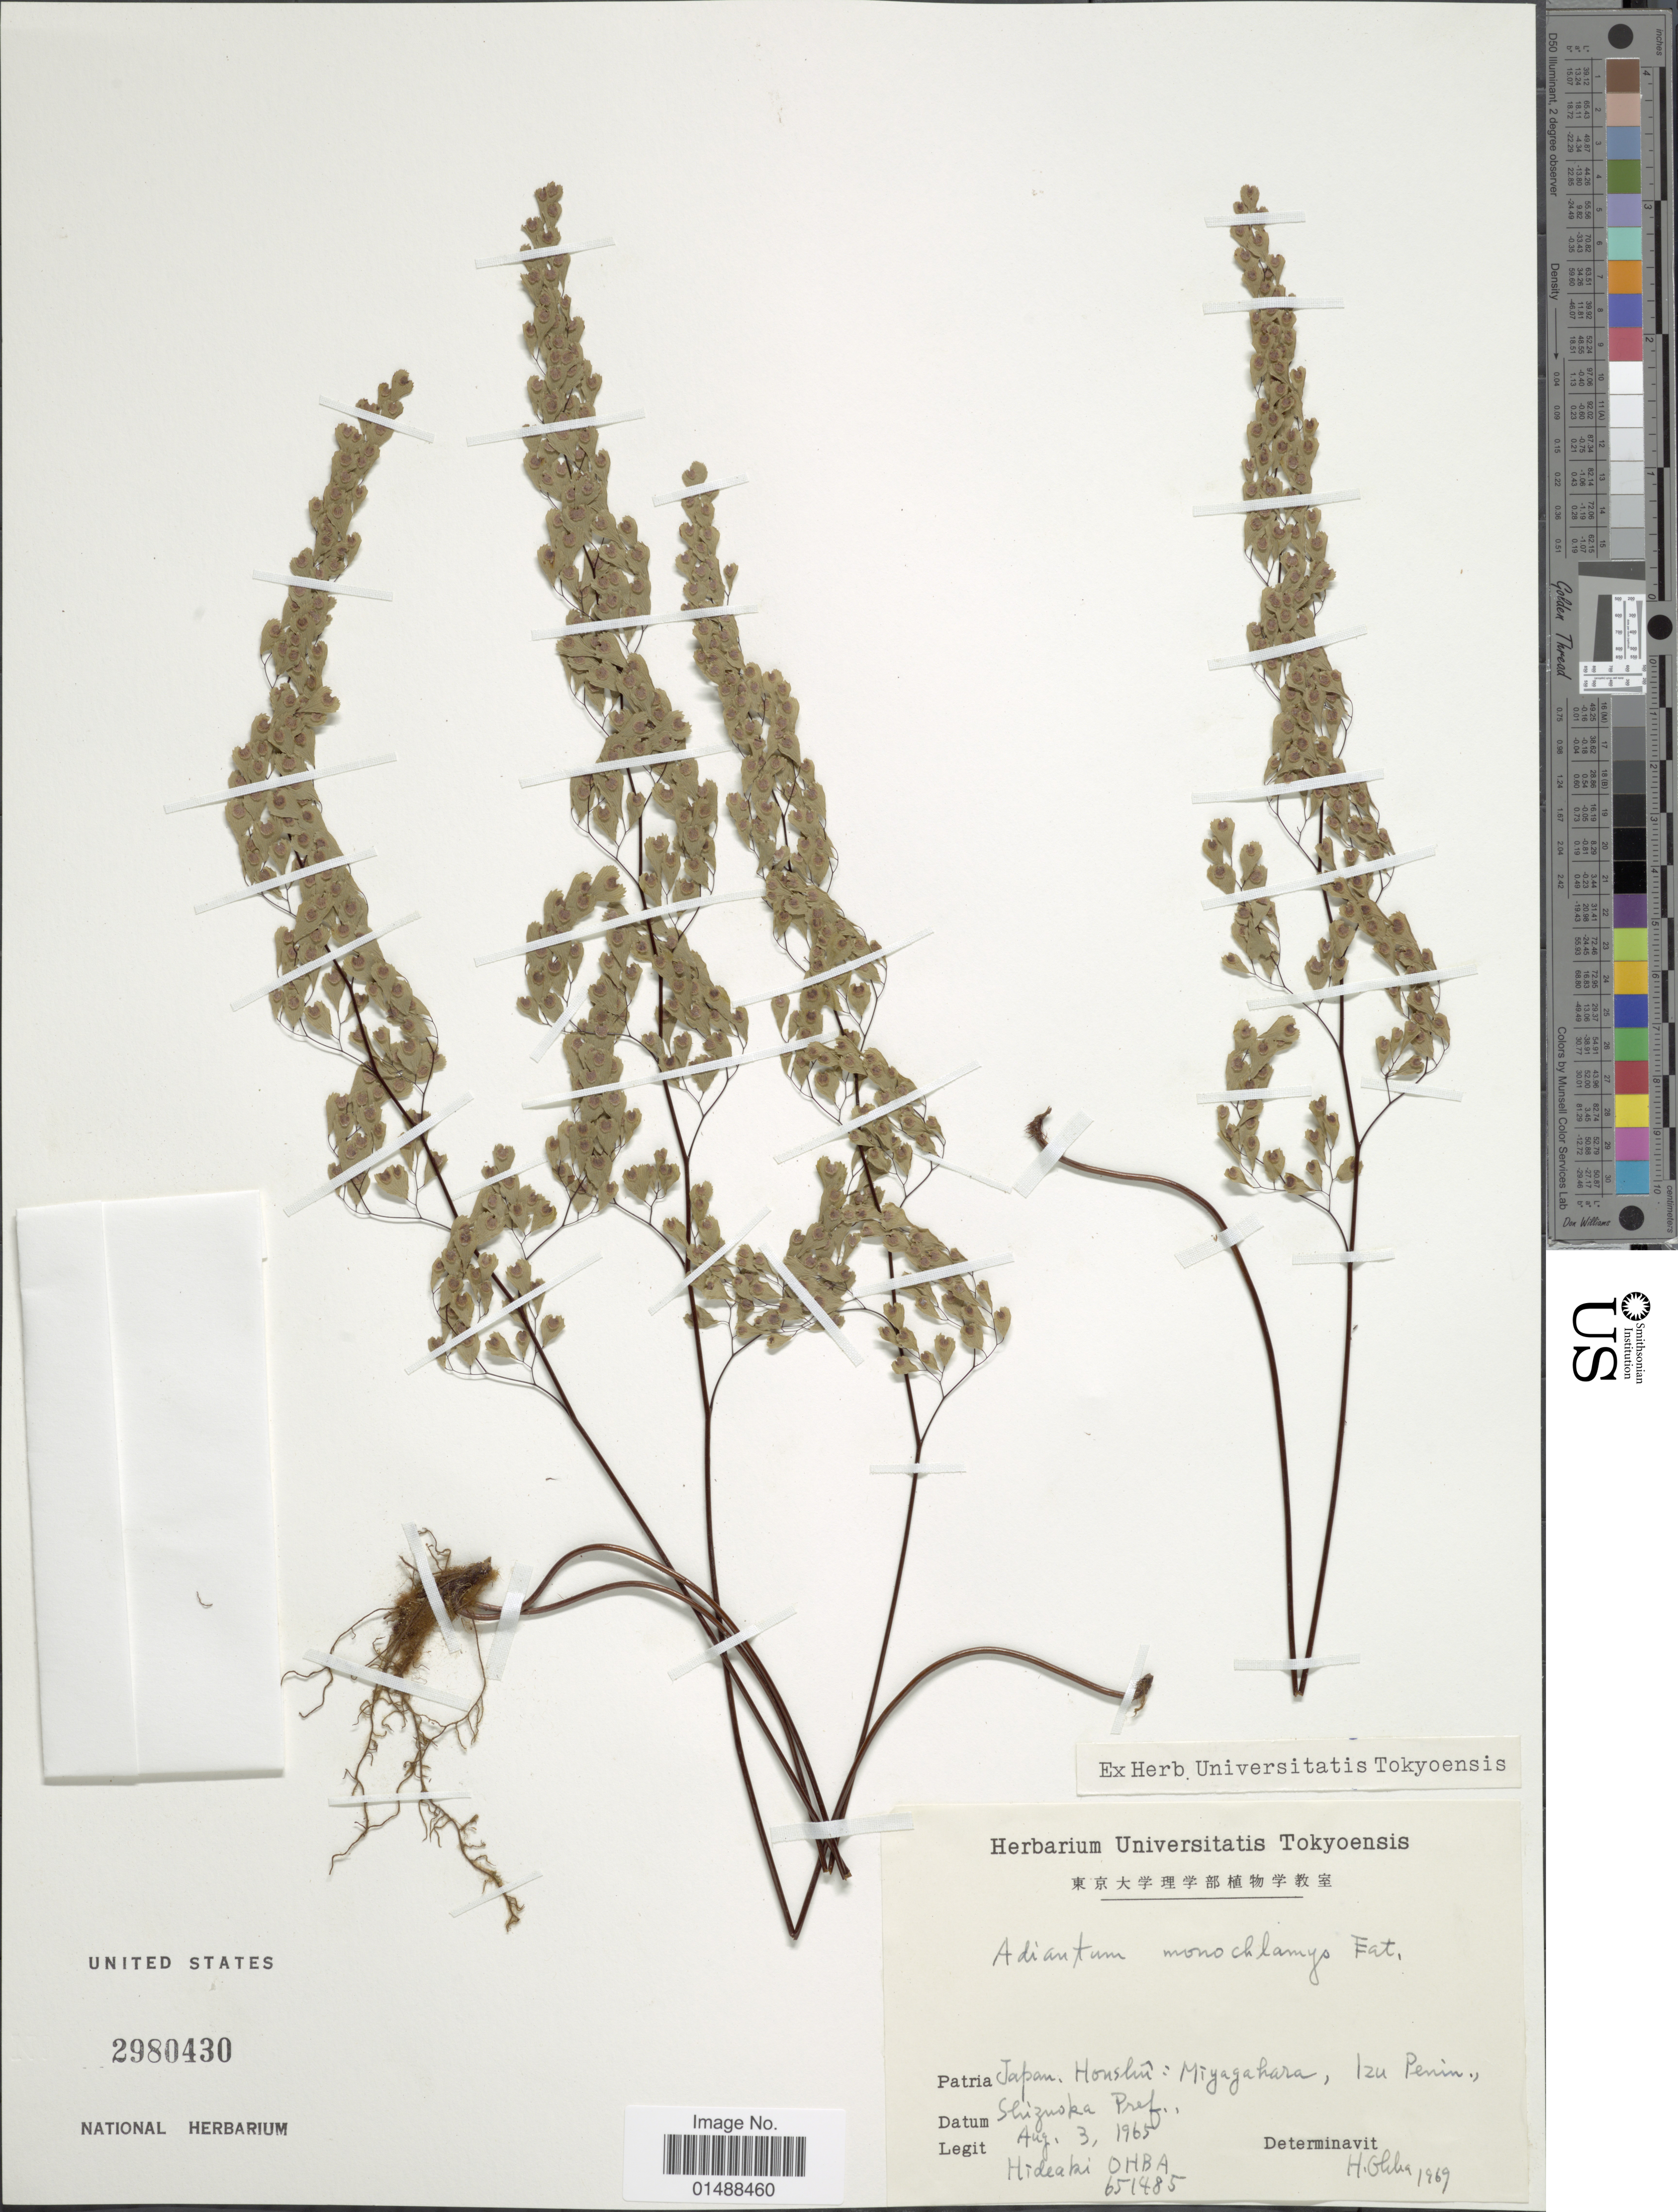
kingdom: Plantae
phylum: Tracheophyta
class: Polypodiopsida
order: Polypodiales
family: Pteridaceae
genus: Adiantum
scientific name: Adiantum monochlamys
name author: D.C. Eaton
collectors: H. Ohba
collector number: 651485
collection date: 1965-08-03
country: Japan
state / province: Sizuoka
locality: Japan, Patria, Honshu: Miyagahara, Izu Penin, Sizuoka Pref.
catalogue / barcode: US 2980430